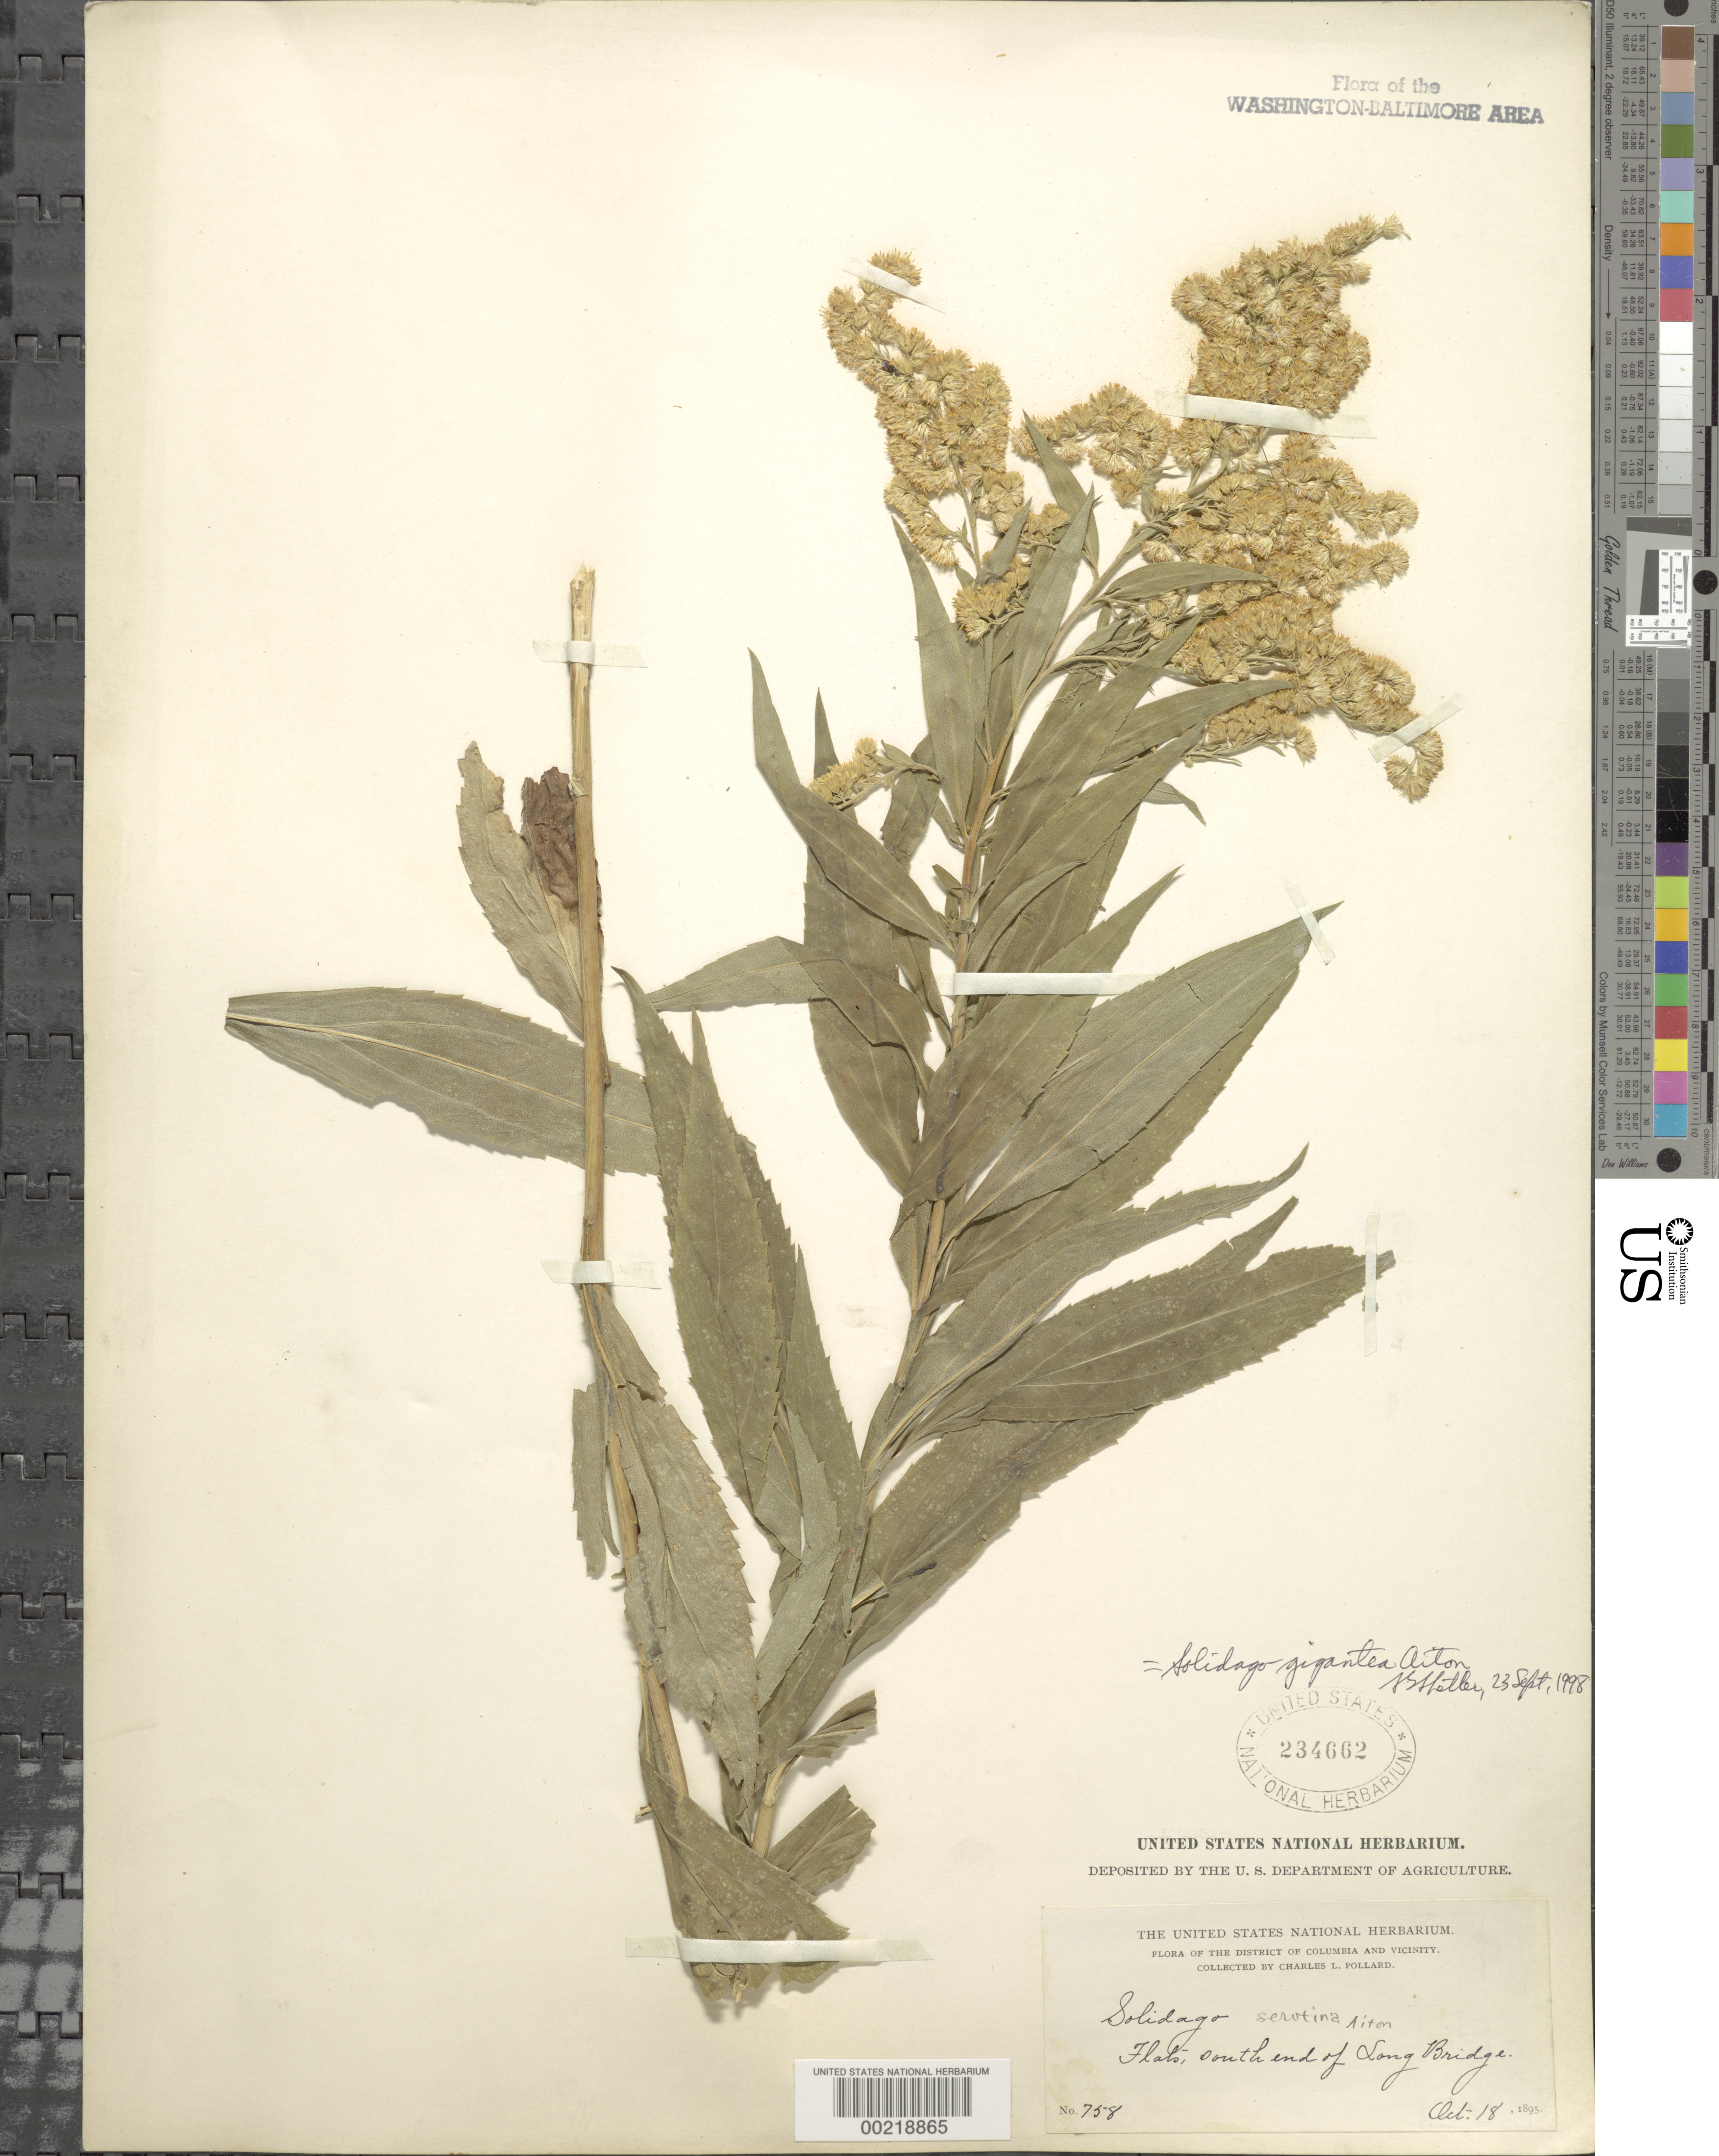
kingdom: Plantae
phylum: Tracheophyta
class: Magnoliopsida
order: Asterales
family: Asteraceae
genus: Solidago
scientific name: Solidago gigantea var. leiophylla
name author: Fernald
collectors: C. L. Pollard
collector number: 758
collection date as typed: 18 Oct 1895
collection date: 1895-10-18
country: United States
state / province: District of Columbia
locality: flats south end of Long Bridge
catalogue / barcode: US 234662